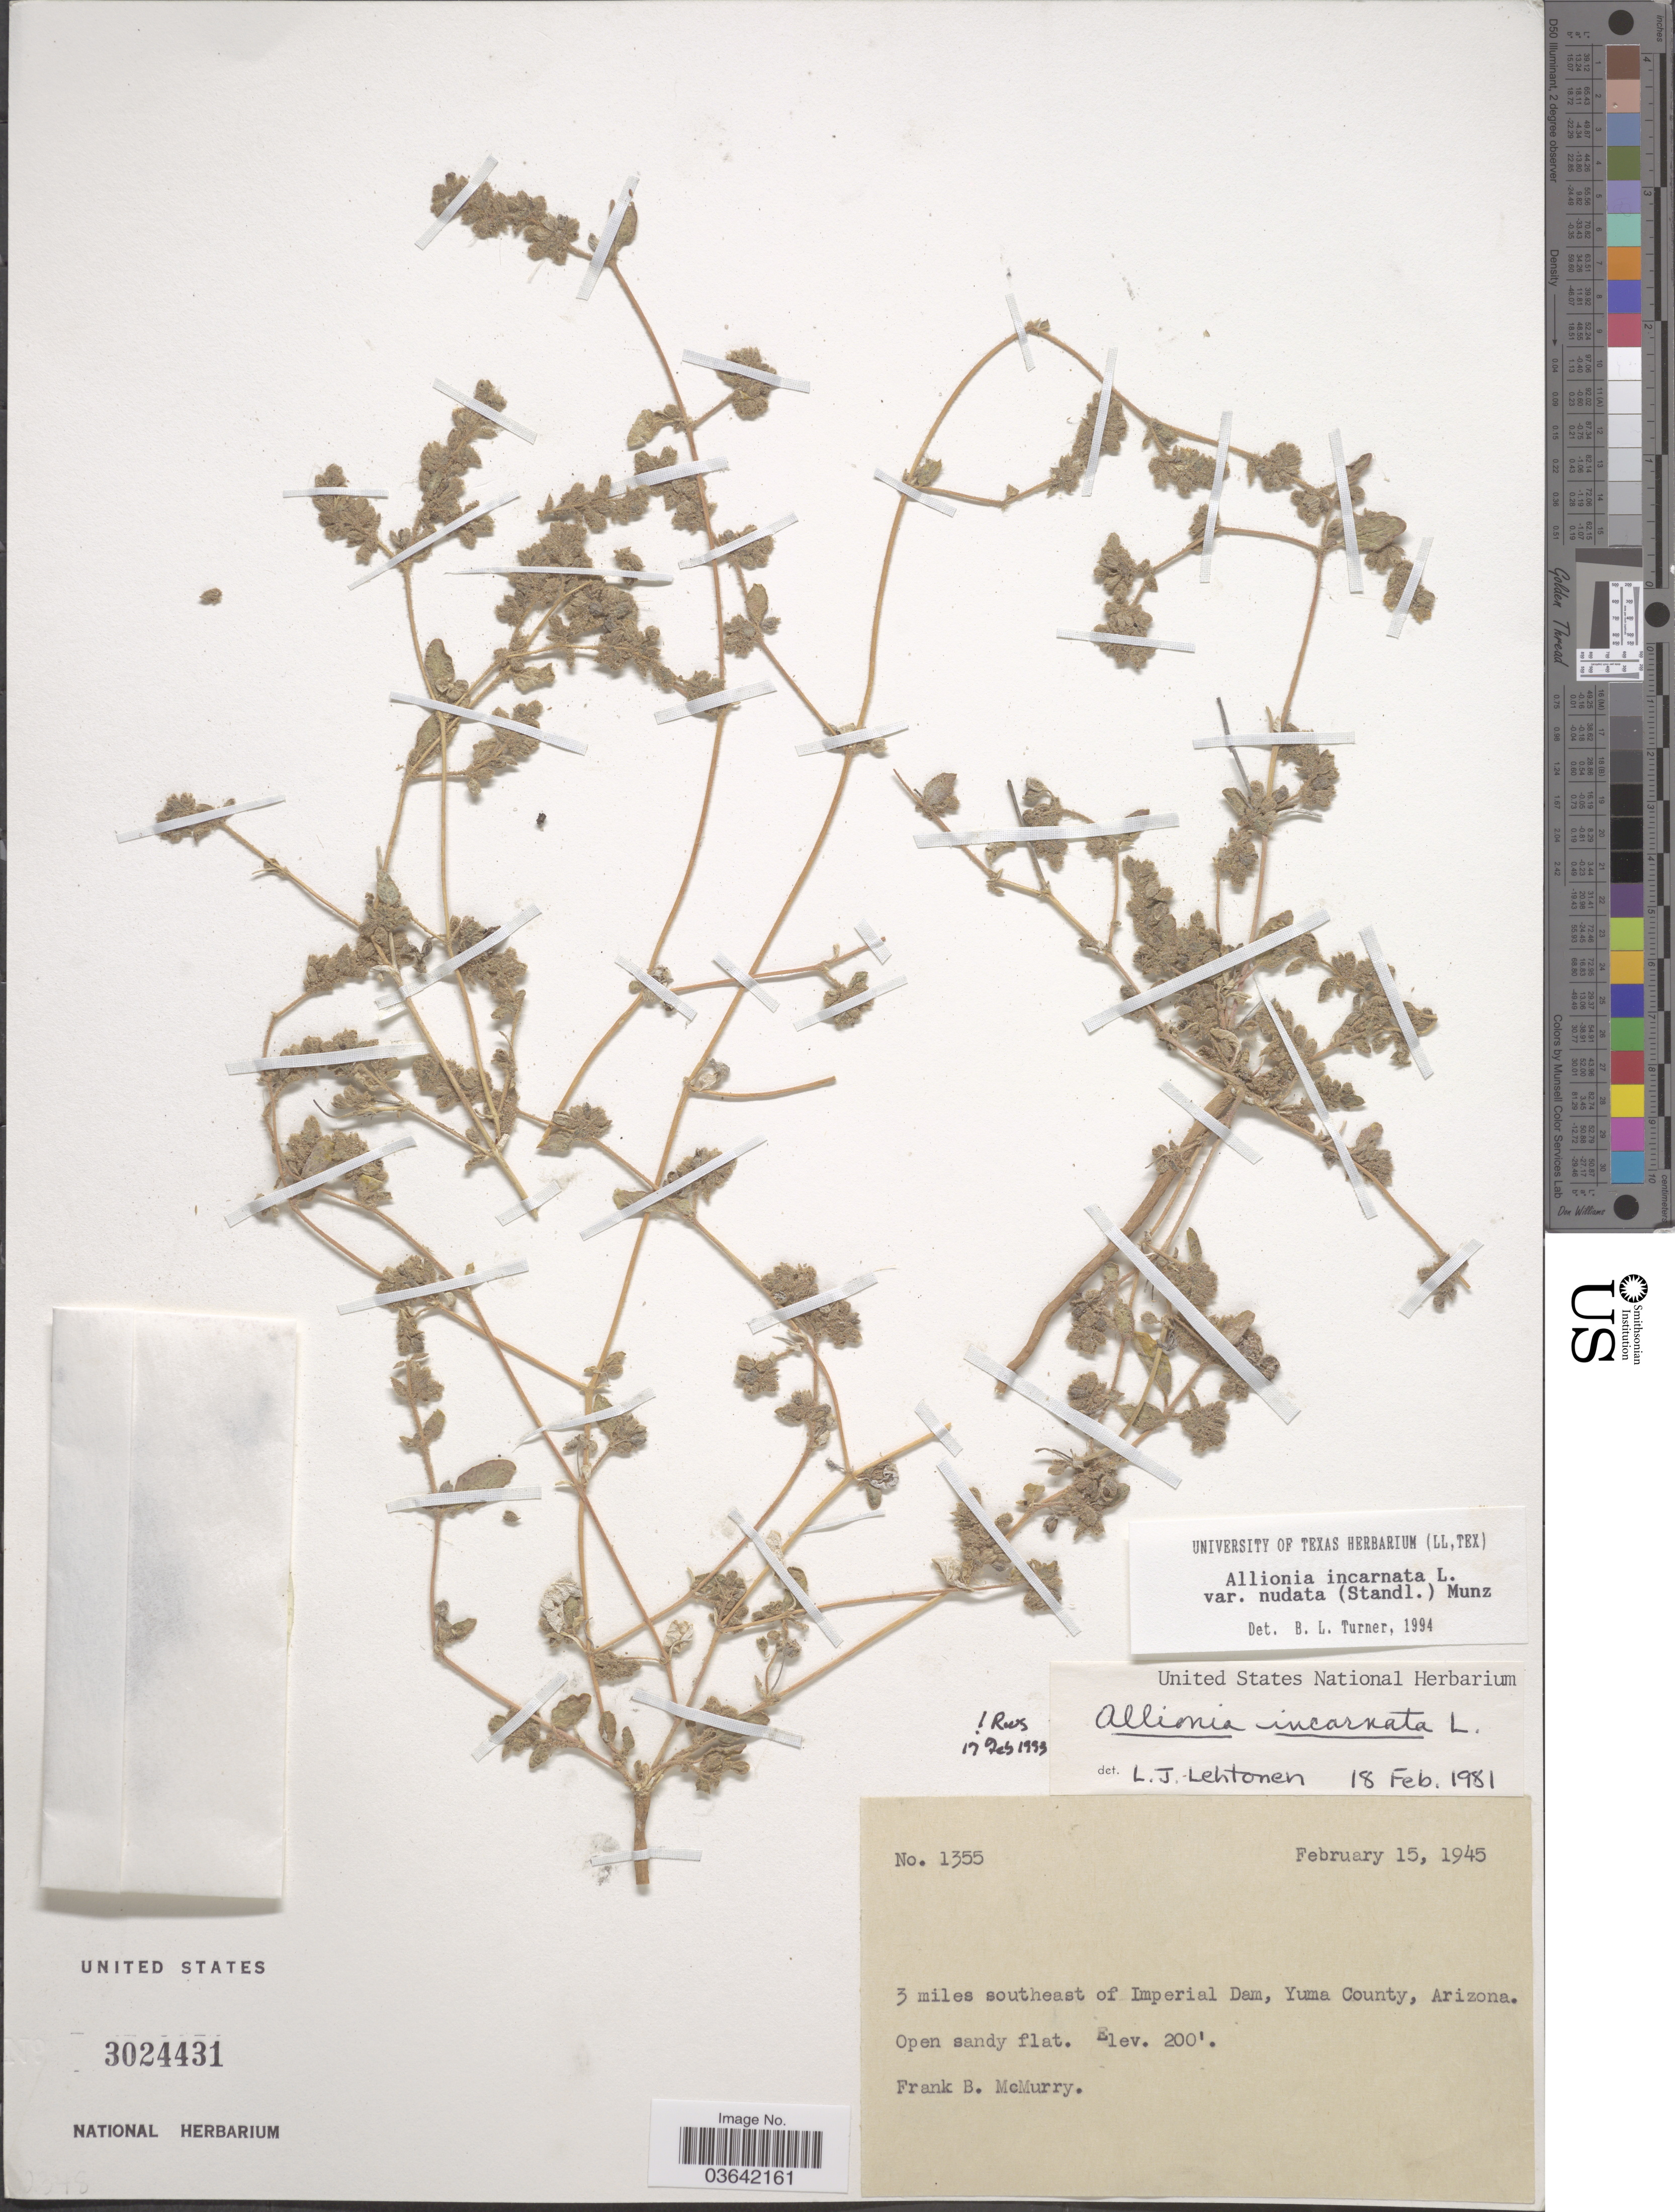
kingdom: Plantae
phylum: Tracheophyta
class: Magnoliopsida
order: Caryophyllales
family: Nyctaginaceae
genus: Allionia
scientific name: Allionia incarnata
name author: L.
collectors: F. B. McMurry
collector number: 1355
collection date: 1945-02-15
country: United States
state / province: Arizona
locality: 3 miles southeast of Imperial Dam, Yuma County.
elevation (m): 61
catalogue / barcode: US 3024431